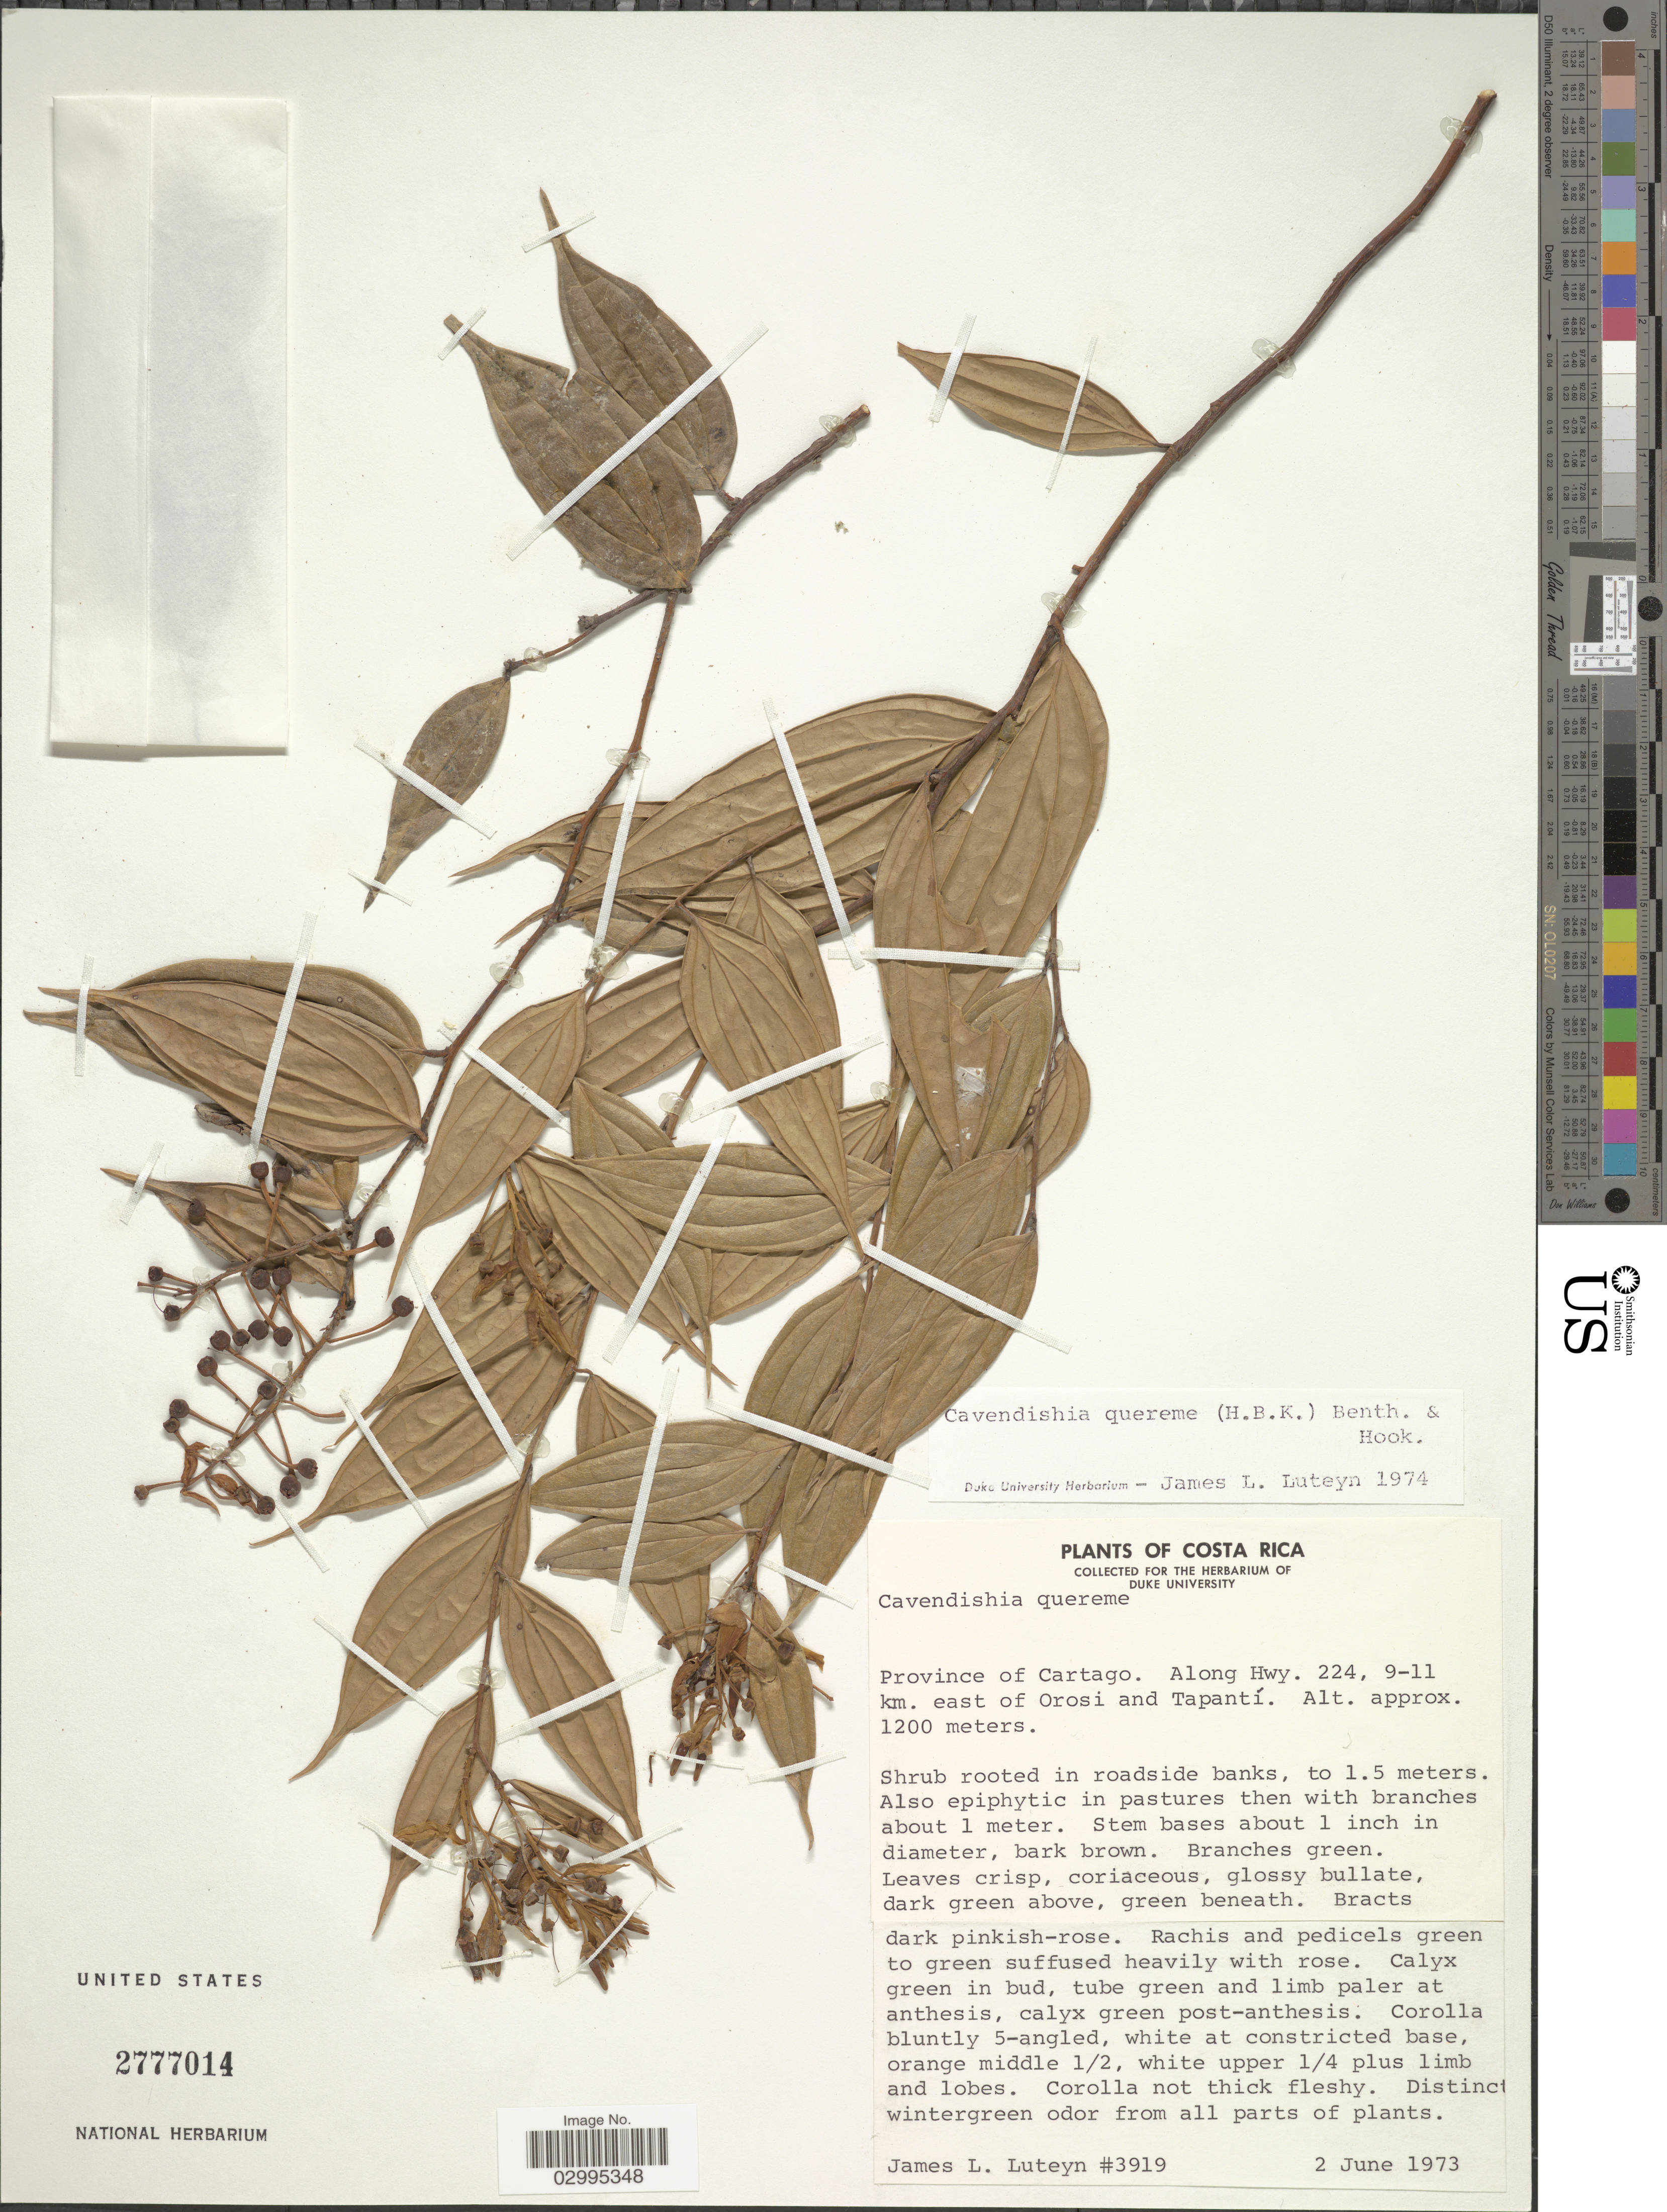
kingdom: Plantae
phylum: Tracheophyta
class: Magnoliopsida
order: Ericales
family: Ericaceae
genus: Cavendishia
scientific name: Cavendishia quereme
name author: (Kunth) Benth. & Hook. f.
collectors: J. L. Luteyn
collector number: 3919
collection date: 1973-06-02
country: Costa Rica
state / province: Cartago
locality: Along Hwy. 224, 9-11 km. east of Orosi and Tapantí.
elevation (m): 1200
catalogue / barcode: US 2777014